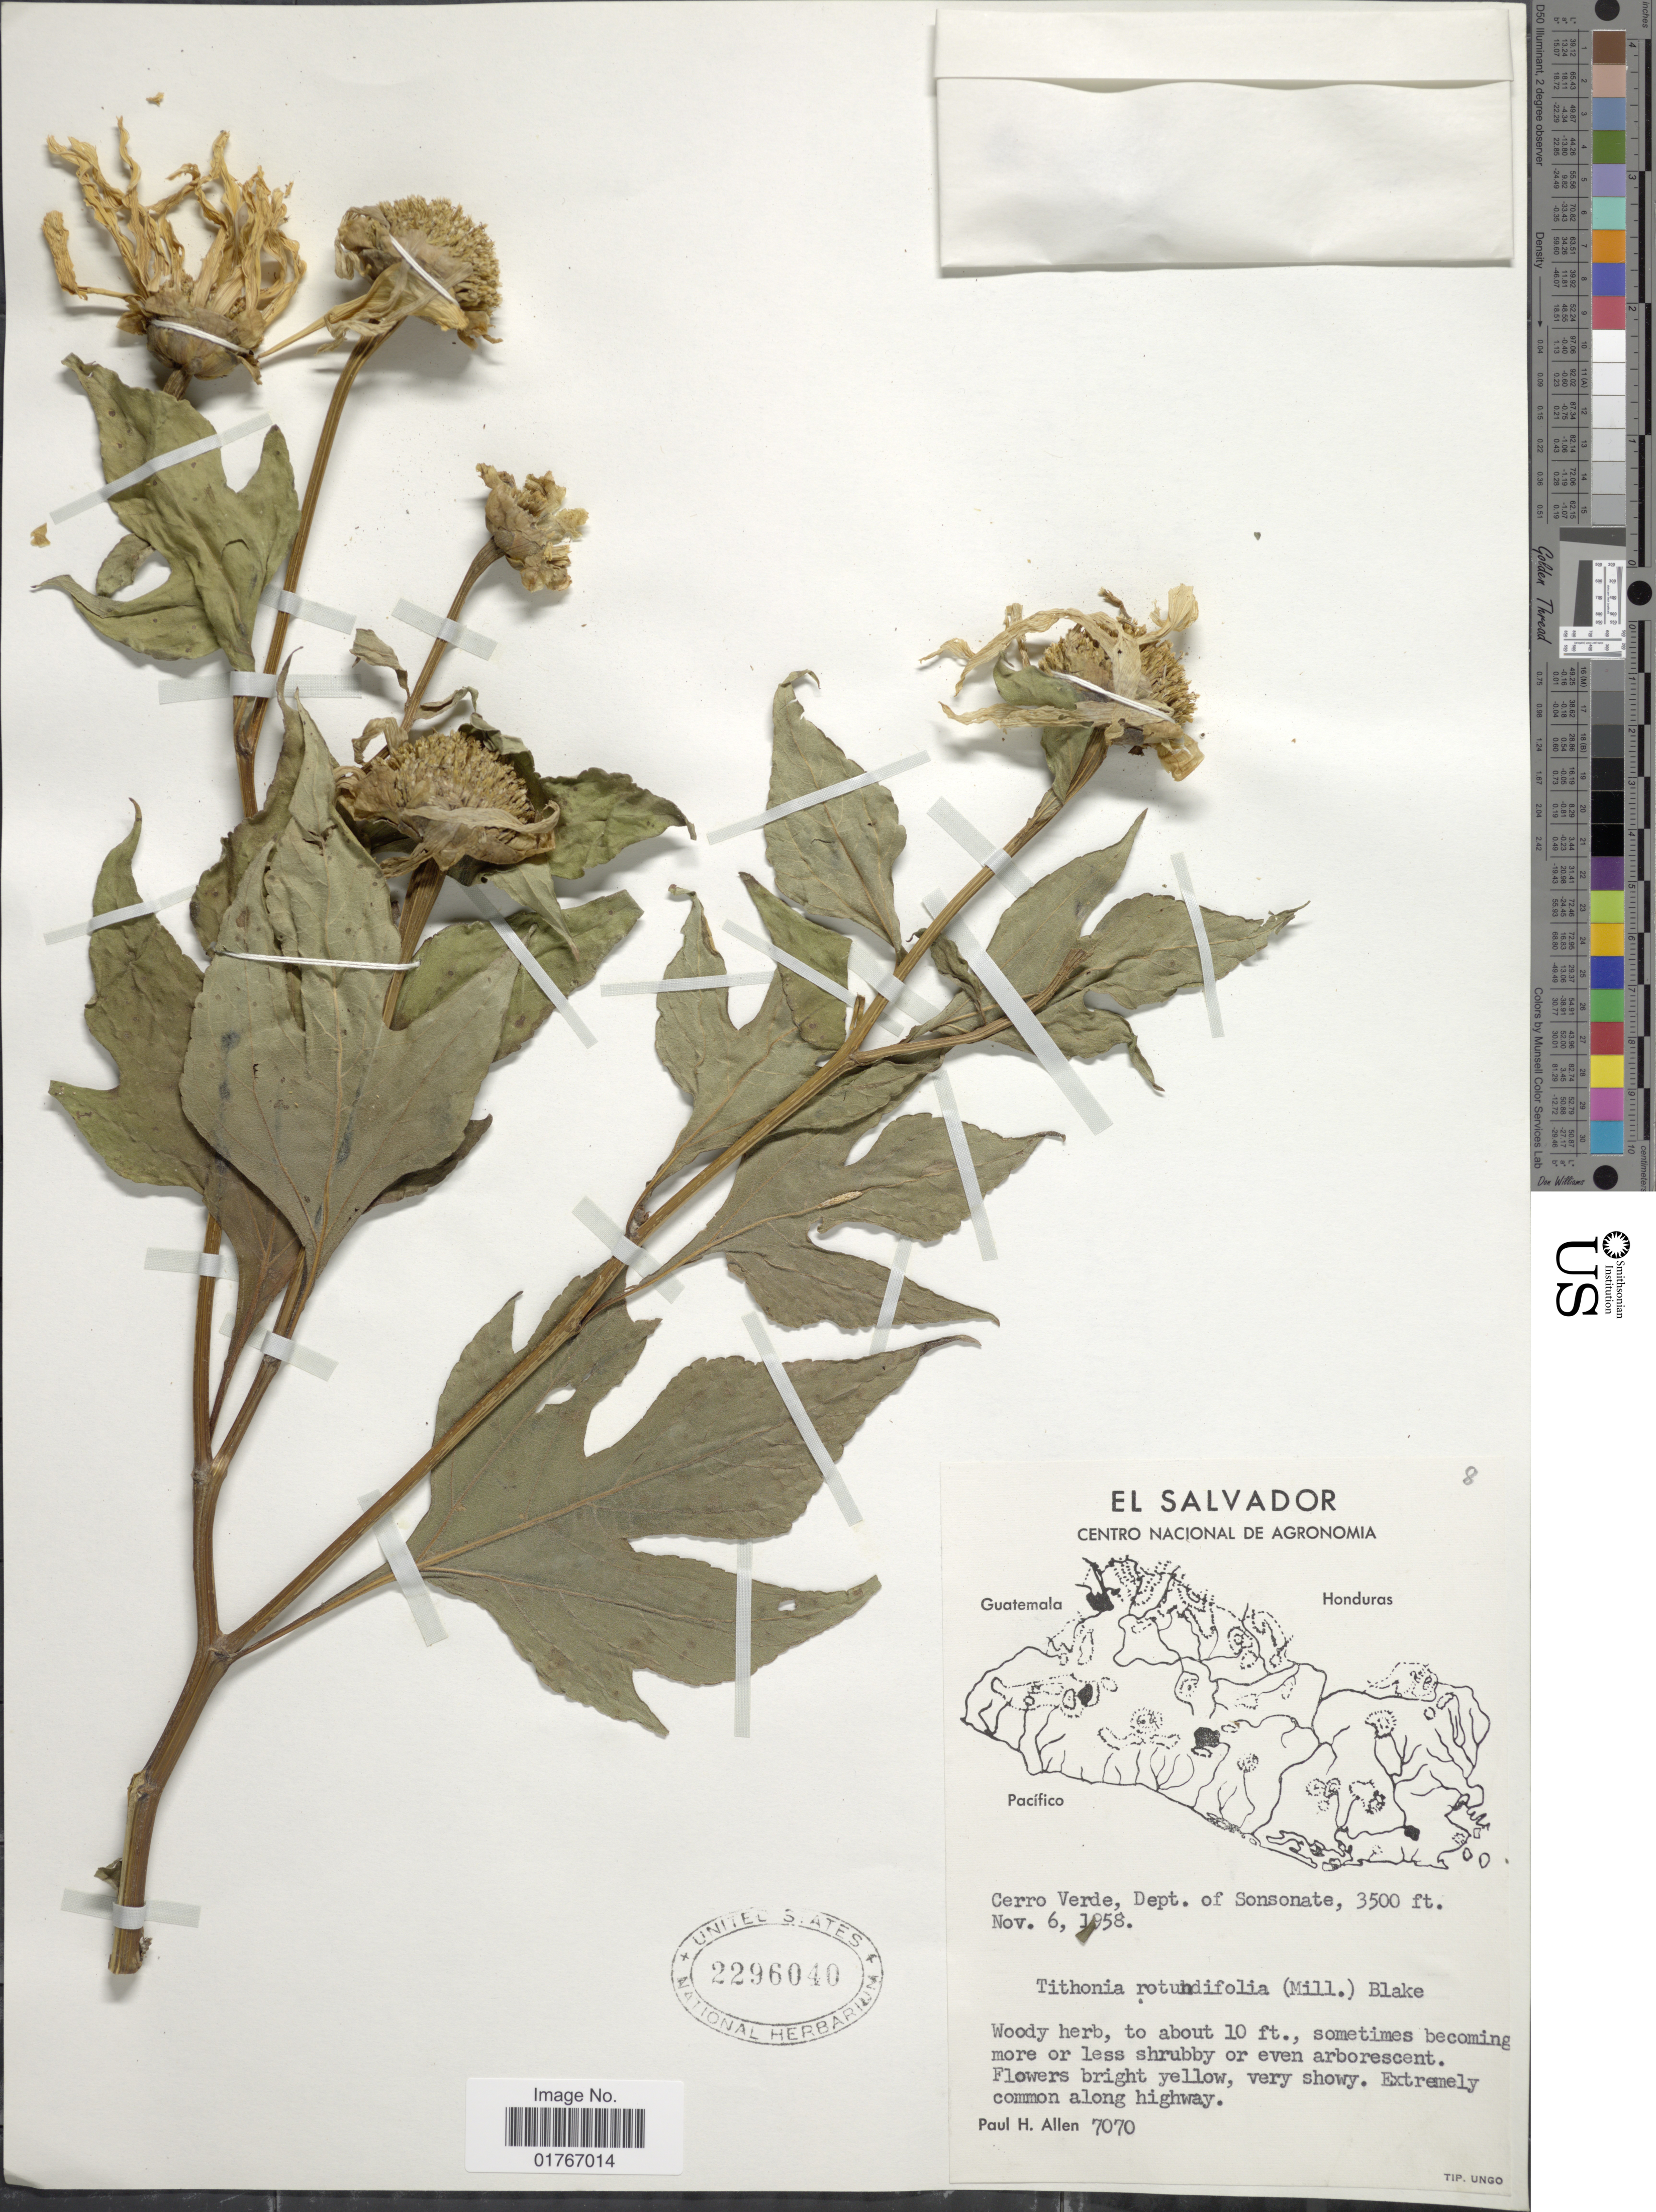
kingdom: Plantae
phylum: Tracheophyta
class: Magnoliopsida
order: Asterales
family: Asteraceae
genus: Tithonia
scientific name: Tithonia rotundifolia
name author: (Mill.) S.F. Blake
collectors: P. H. Allen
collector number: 7070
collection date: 1958-11-06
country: El Salvador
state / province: Sonsonate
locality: Cerro Verde, Dept of Sonsonate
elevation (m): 1067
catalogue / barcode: US 2296040